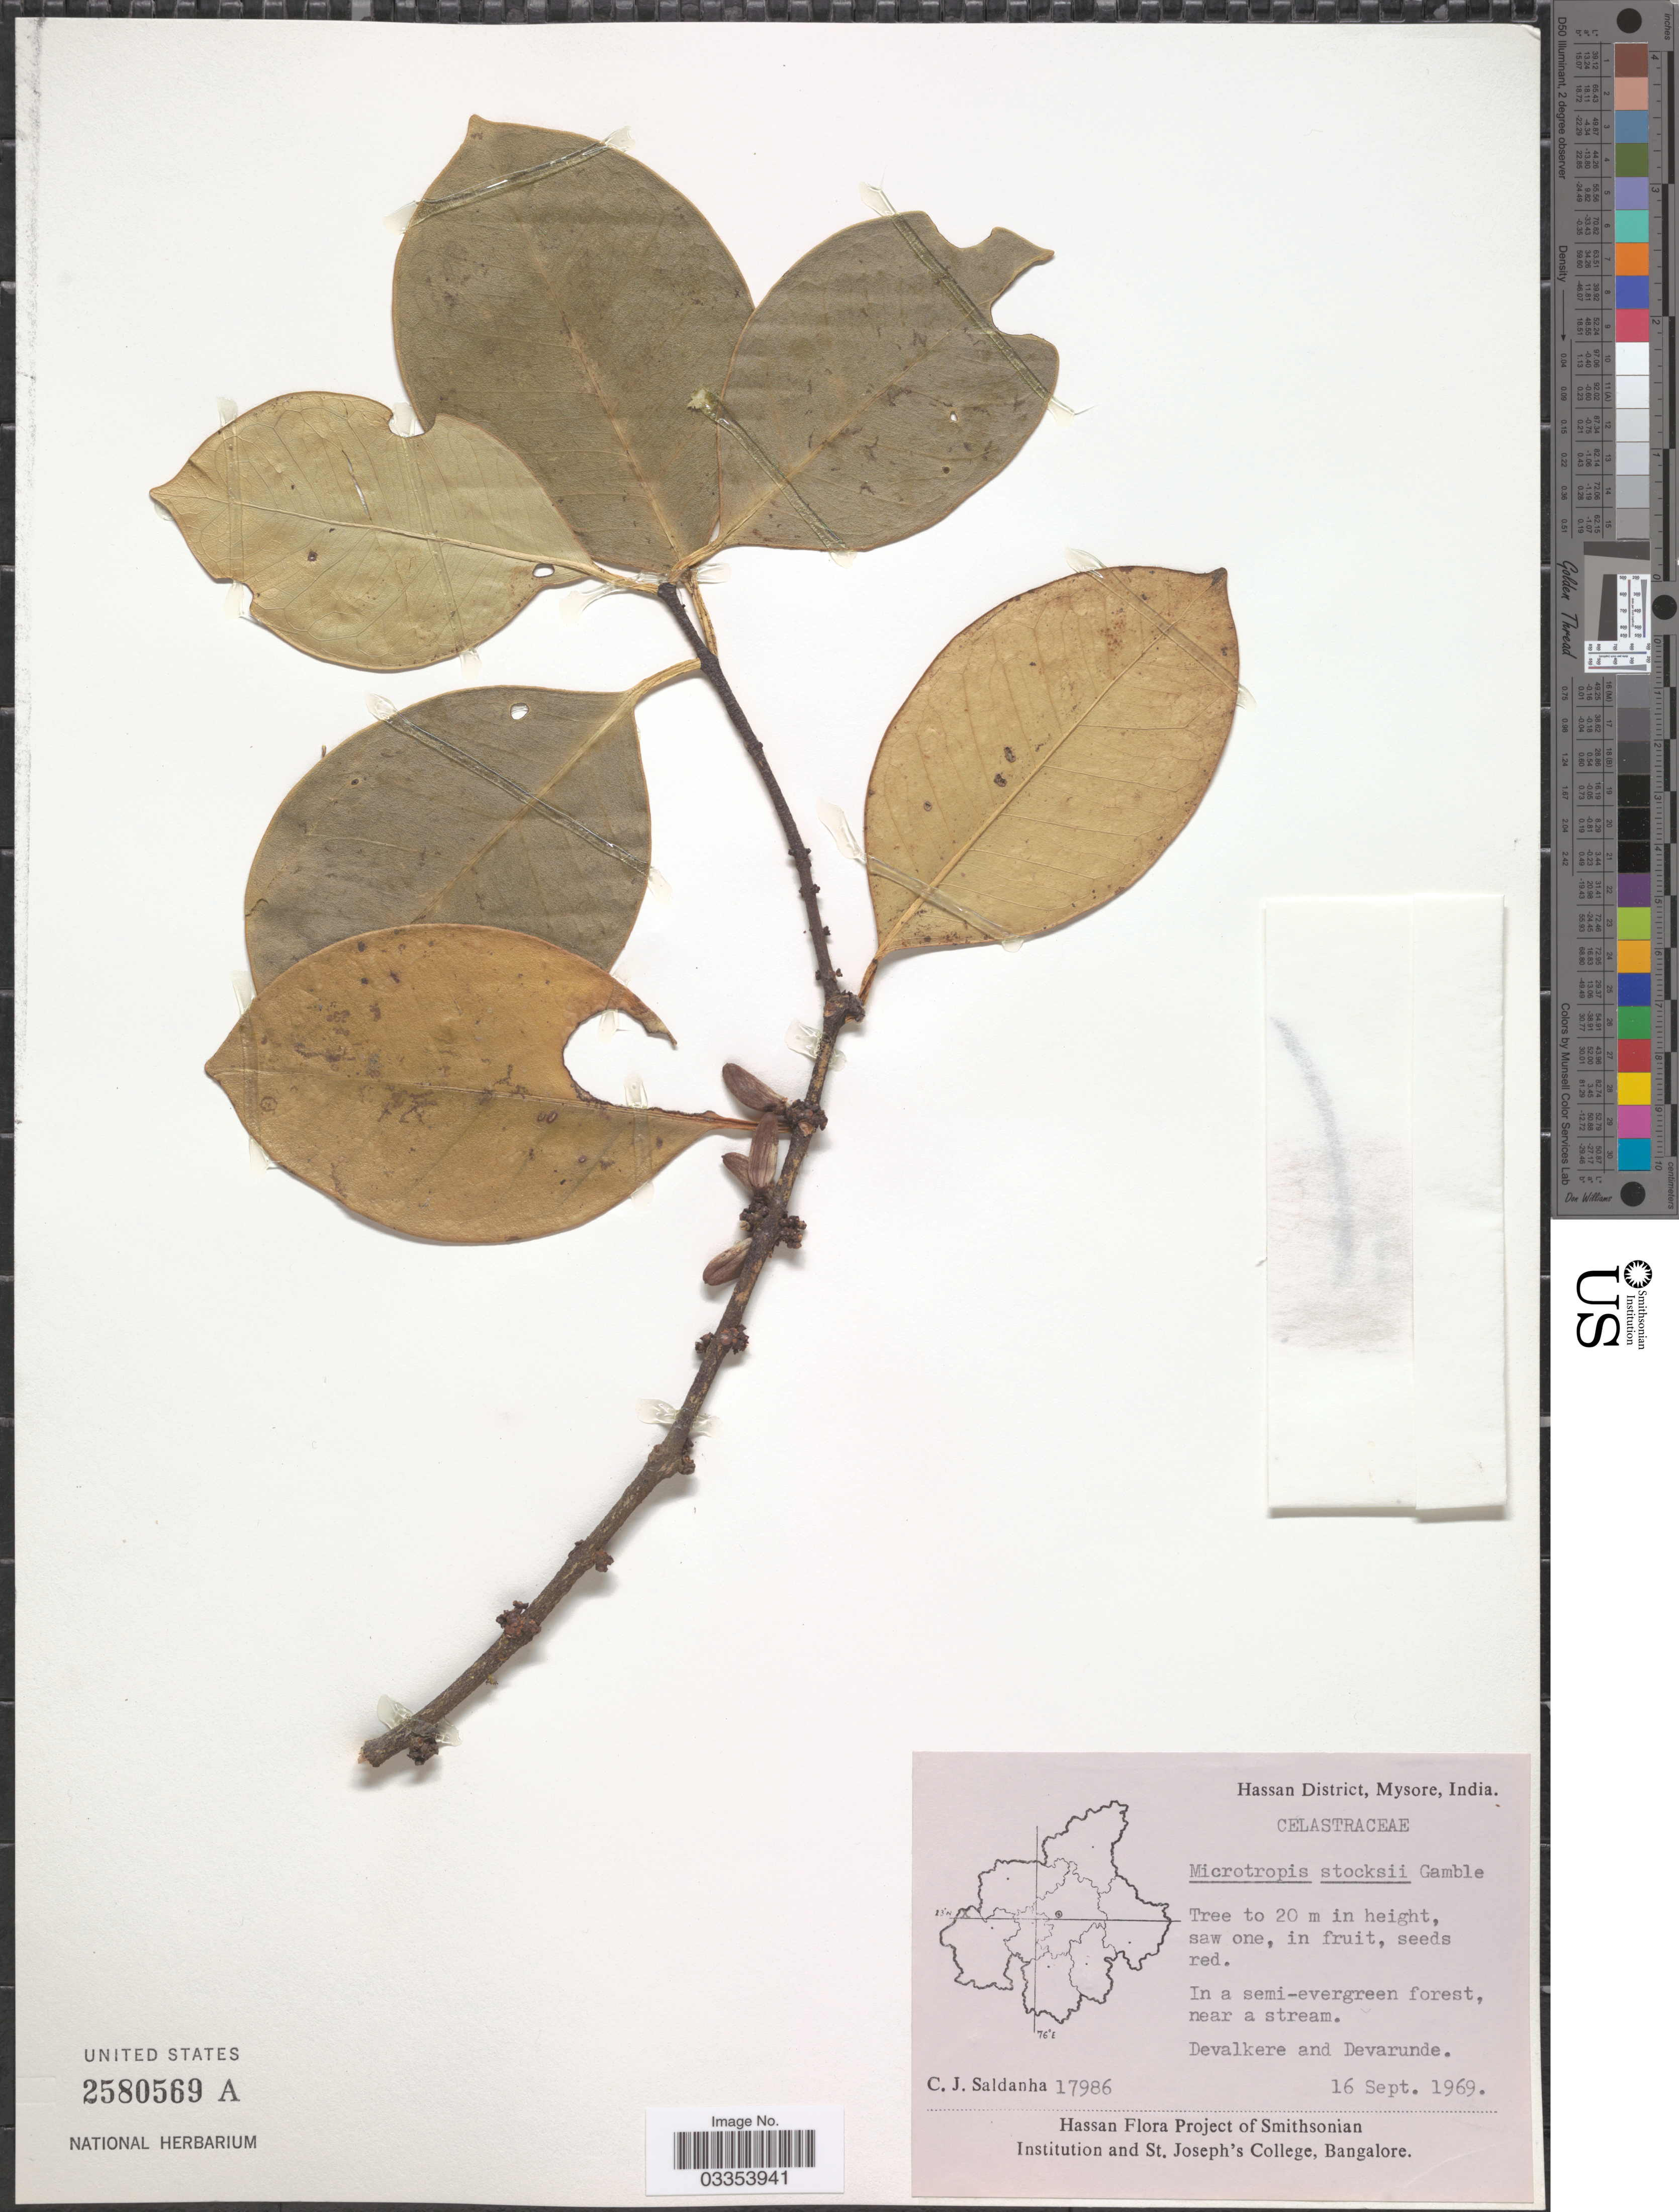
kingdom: Plantae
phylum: Tracheophyta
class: Magnoliopsida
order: Celastrales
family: Celastraceae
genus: Microtropis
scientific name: Microtropis stocksii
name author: Gamble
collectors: C. J. Saldanha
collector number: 17986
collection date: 1969-09-16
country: India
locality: Hassan District, Mysore. Devalkere and Devarunde.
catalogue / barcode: US 2580569A